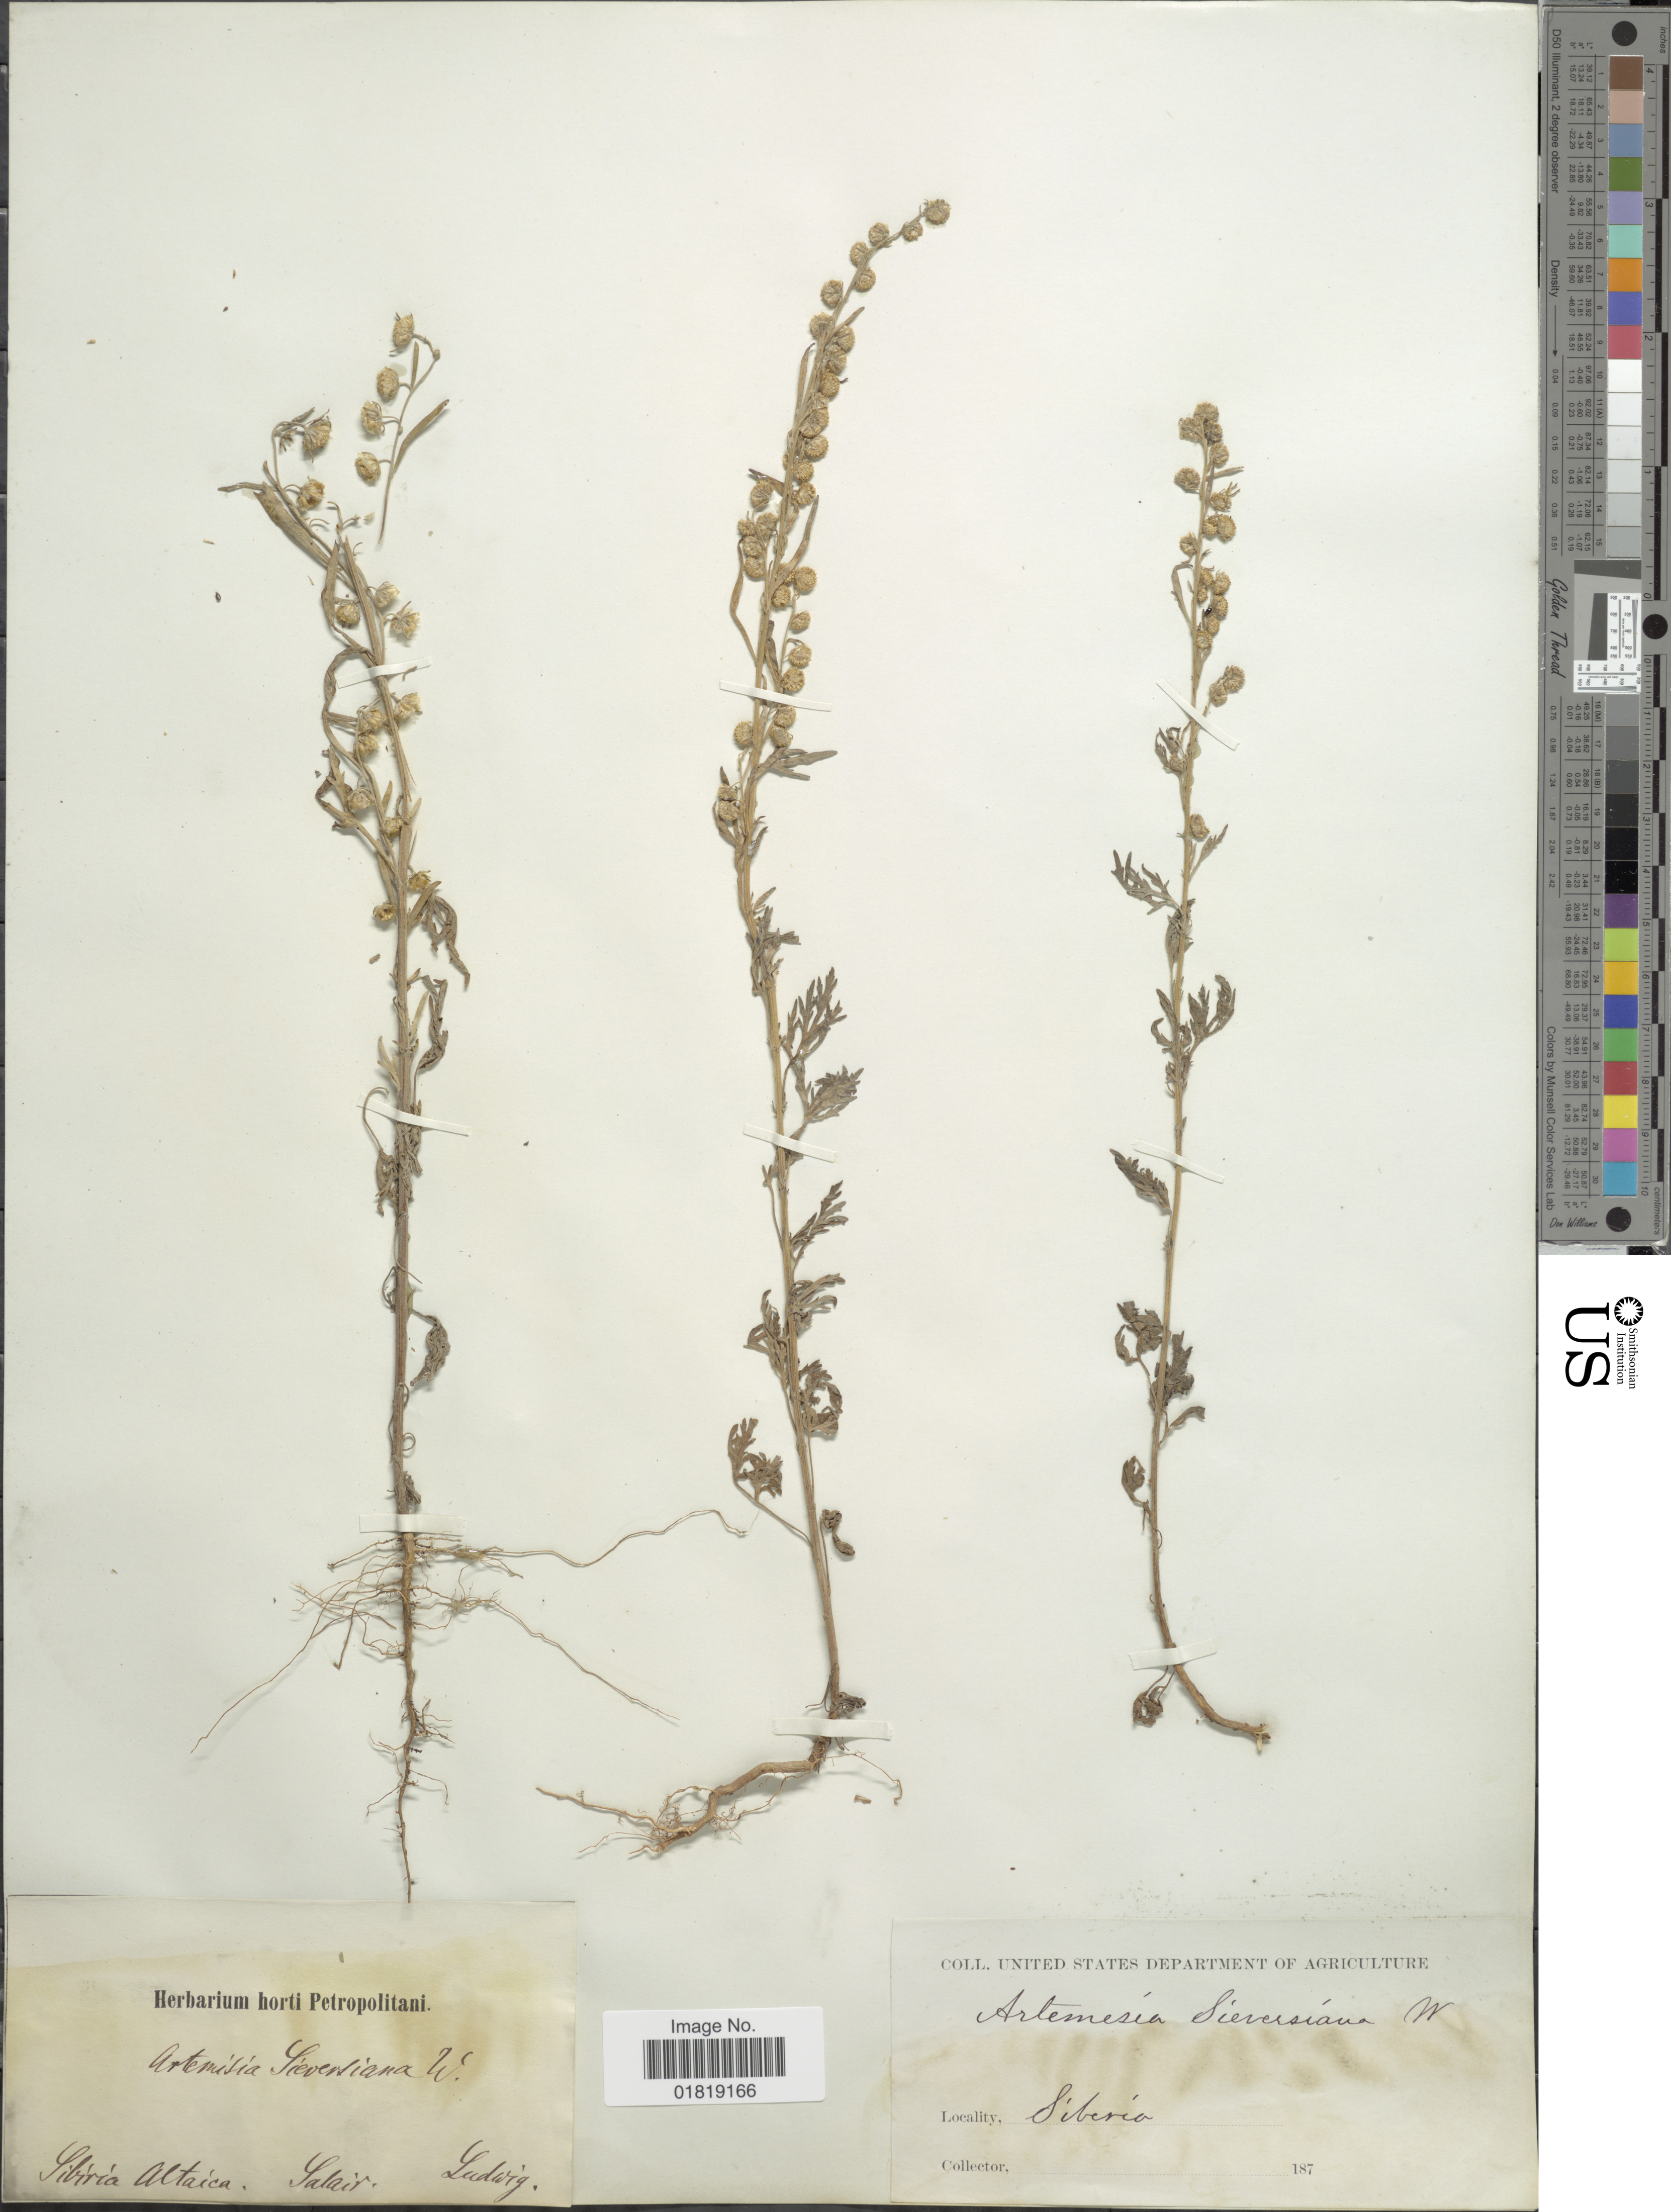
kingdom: Plantae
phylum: Tracheophyta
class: Magnoliopsida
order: Asterales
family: Asteraceae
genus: Artemisia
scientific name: Artemisia sieversiana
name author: Willd.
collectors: Ludwig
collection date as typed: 187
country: Russian Federation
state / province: Kemerovo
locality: Siberia Altaica, Salair